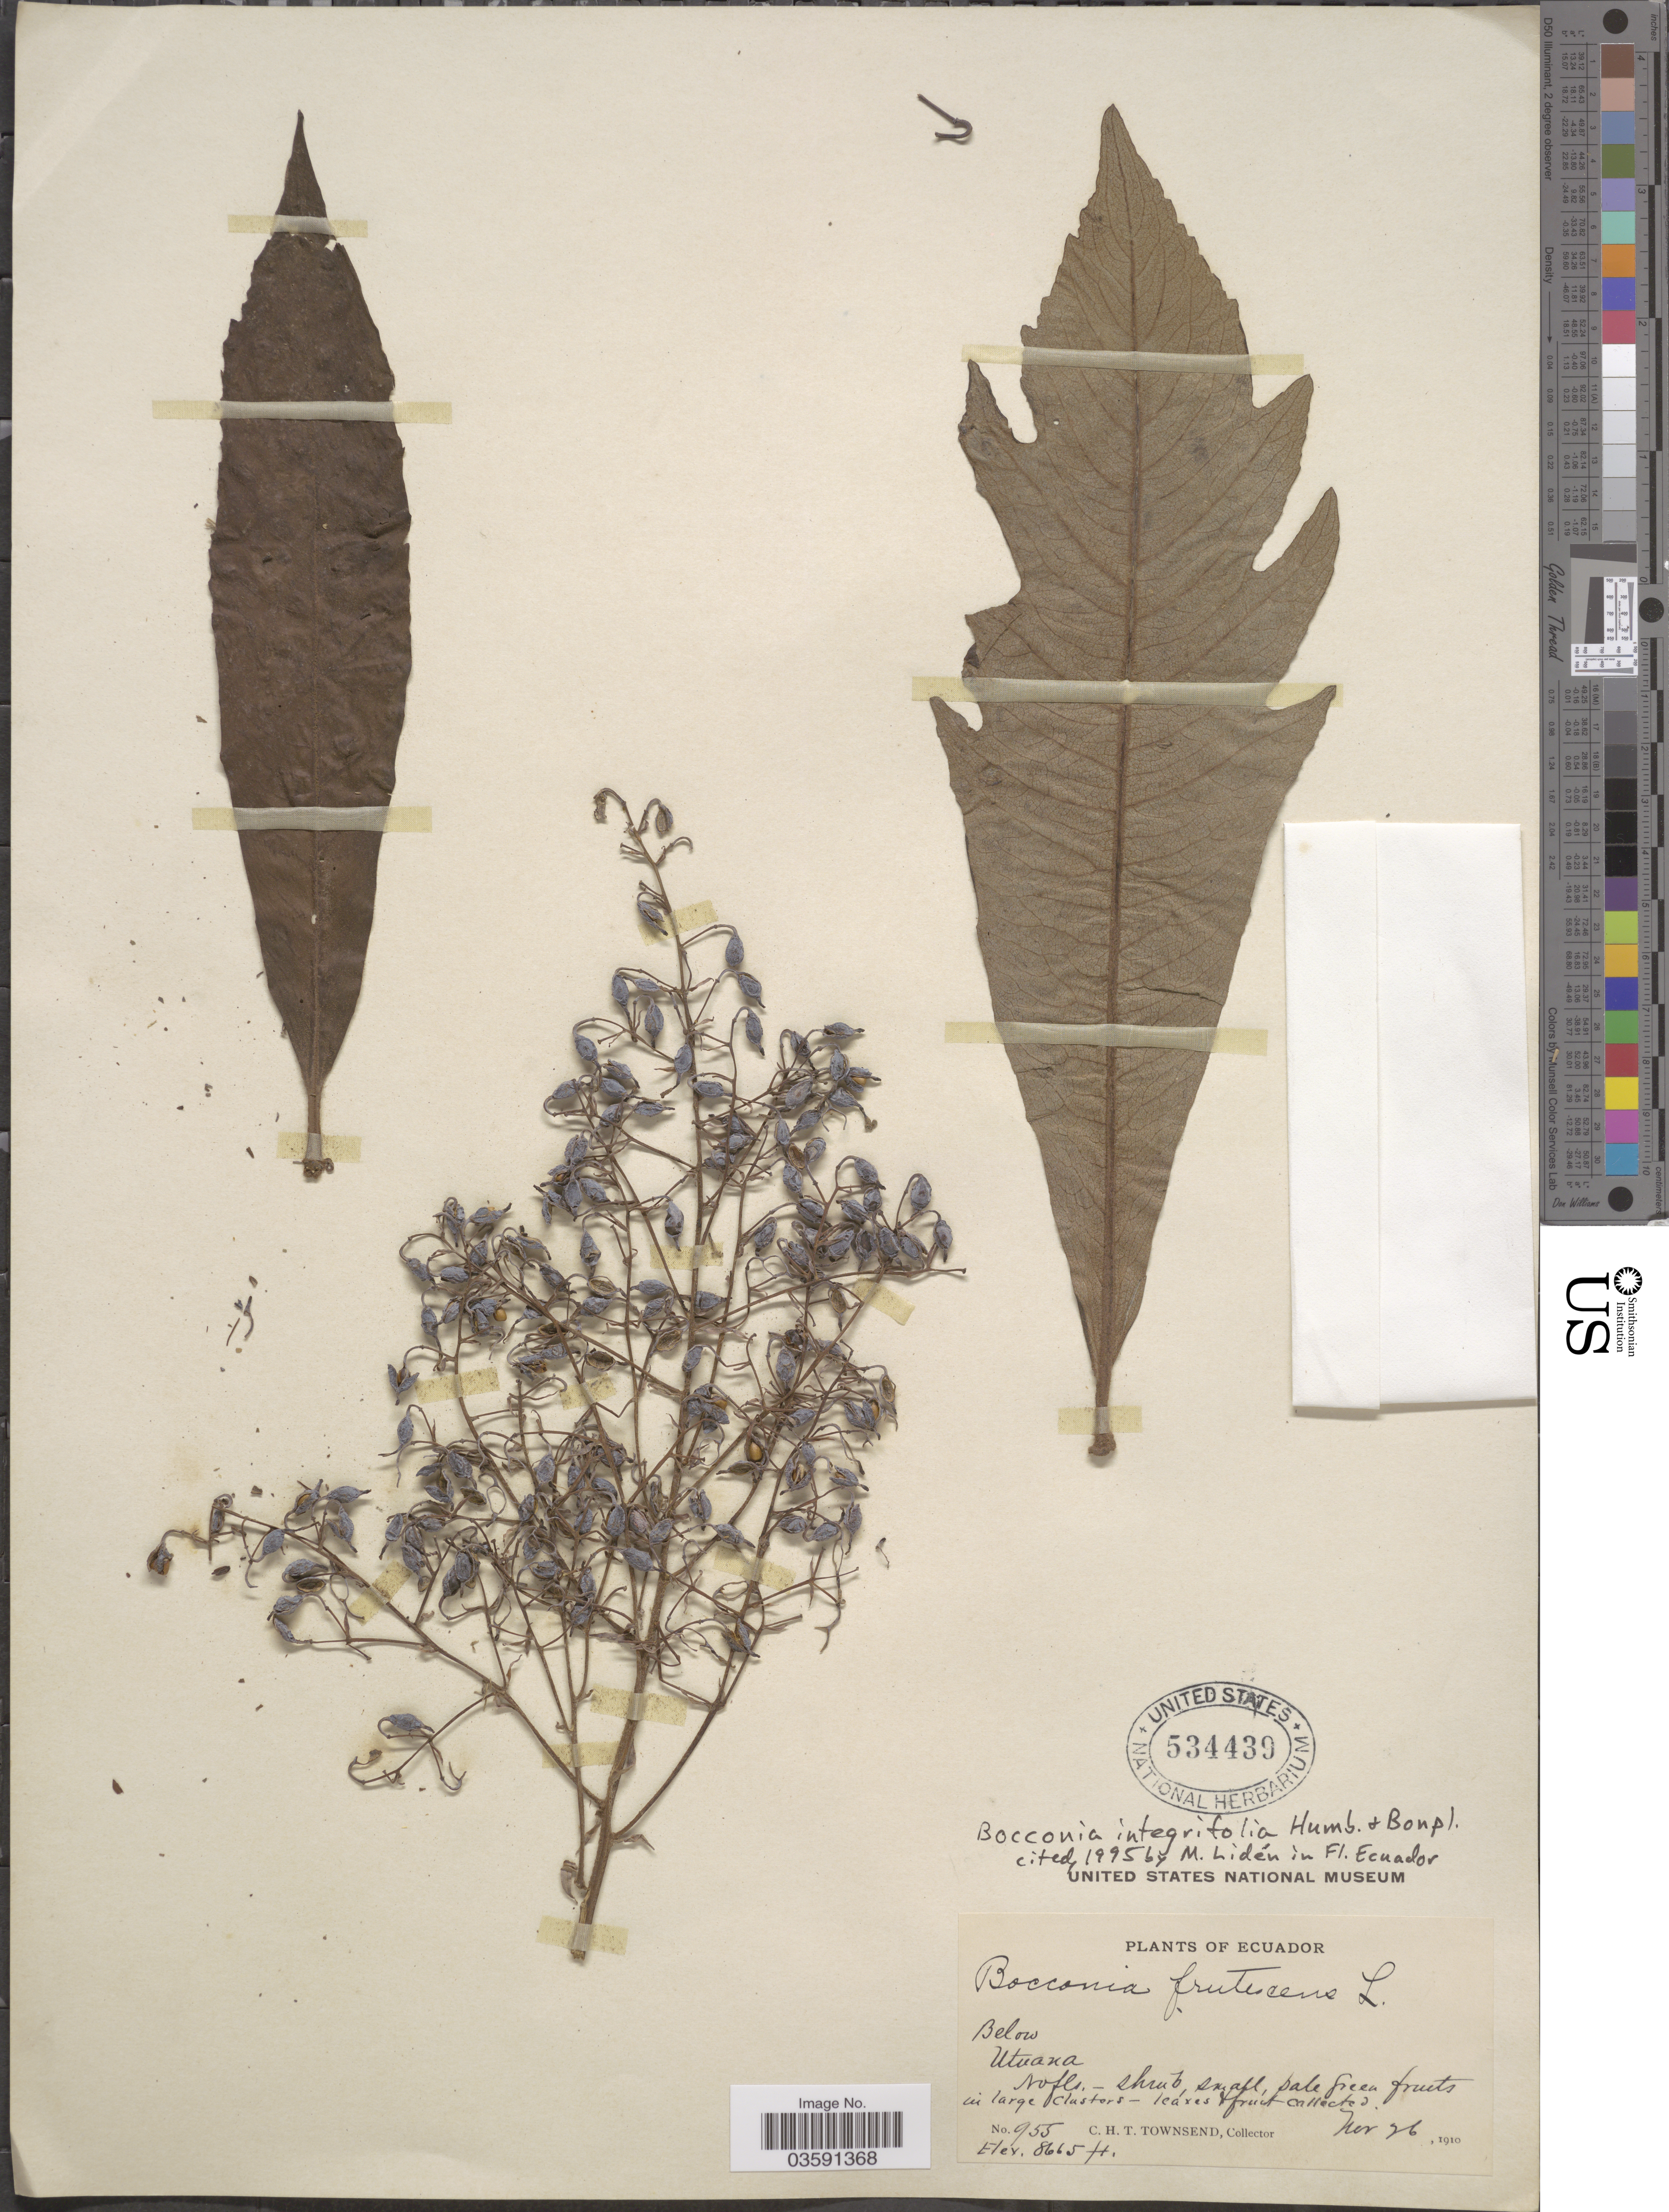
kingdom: Plantae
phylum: Tracheophyta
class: Magnoliopsida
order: Ranunculales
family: Papaveraceae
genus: Bocconia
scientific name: Bocconia integrifolia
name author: Bonpl.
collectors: C. H. T. Townsend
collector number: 955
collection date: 1910-11-26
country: Ecuador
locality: Below Utuana.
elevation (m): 2641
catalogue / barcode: US 534439